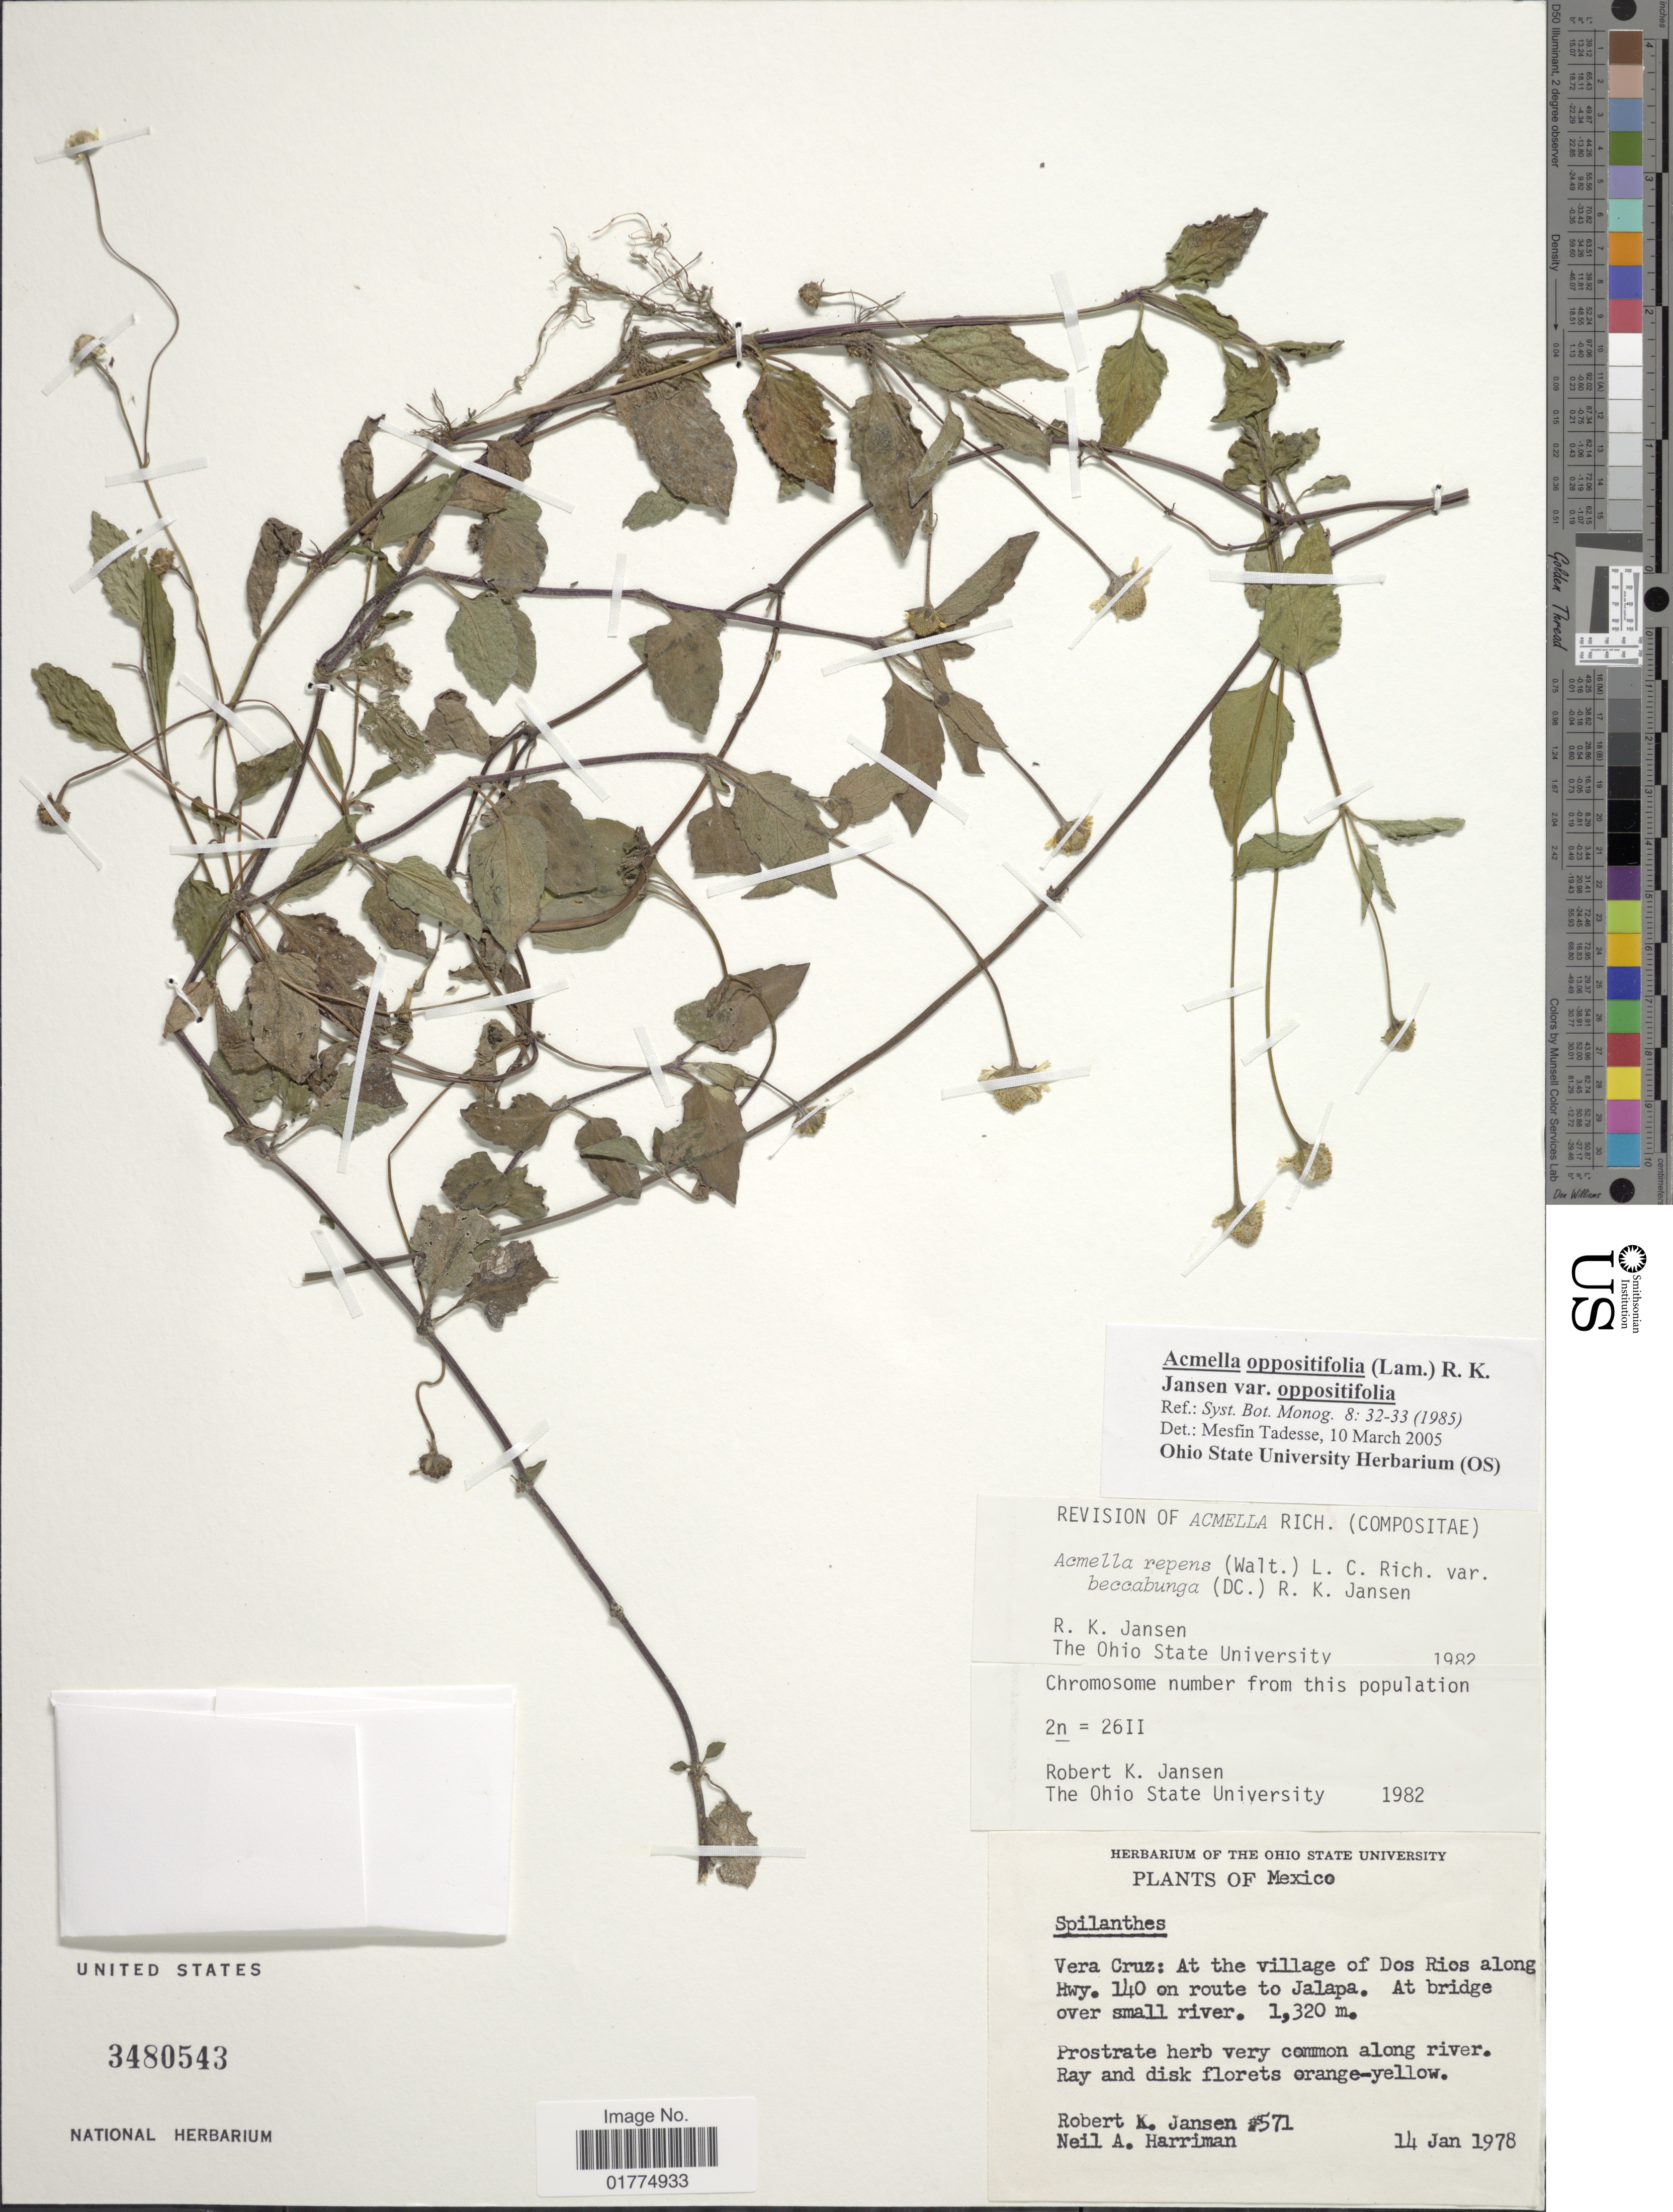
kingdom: Plantae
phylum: Tracheophyta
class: Magnoliopsida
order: Asterales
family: Asteraceae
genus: Acmella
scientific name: Acmella repens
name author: (Walter) Rich.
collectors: R. K. Jansen & N. A. Harriman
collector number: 571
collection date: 1978-01-14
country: Mexico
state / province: Veracruz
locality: Vera Cruz: At the village of Dos Rios along Hwy. 140 on route to Jalapa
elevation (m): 1320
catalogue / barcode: US 3480543